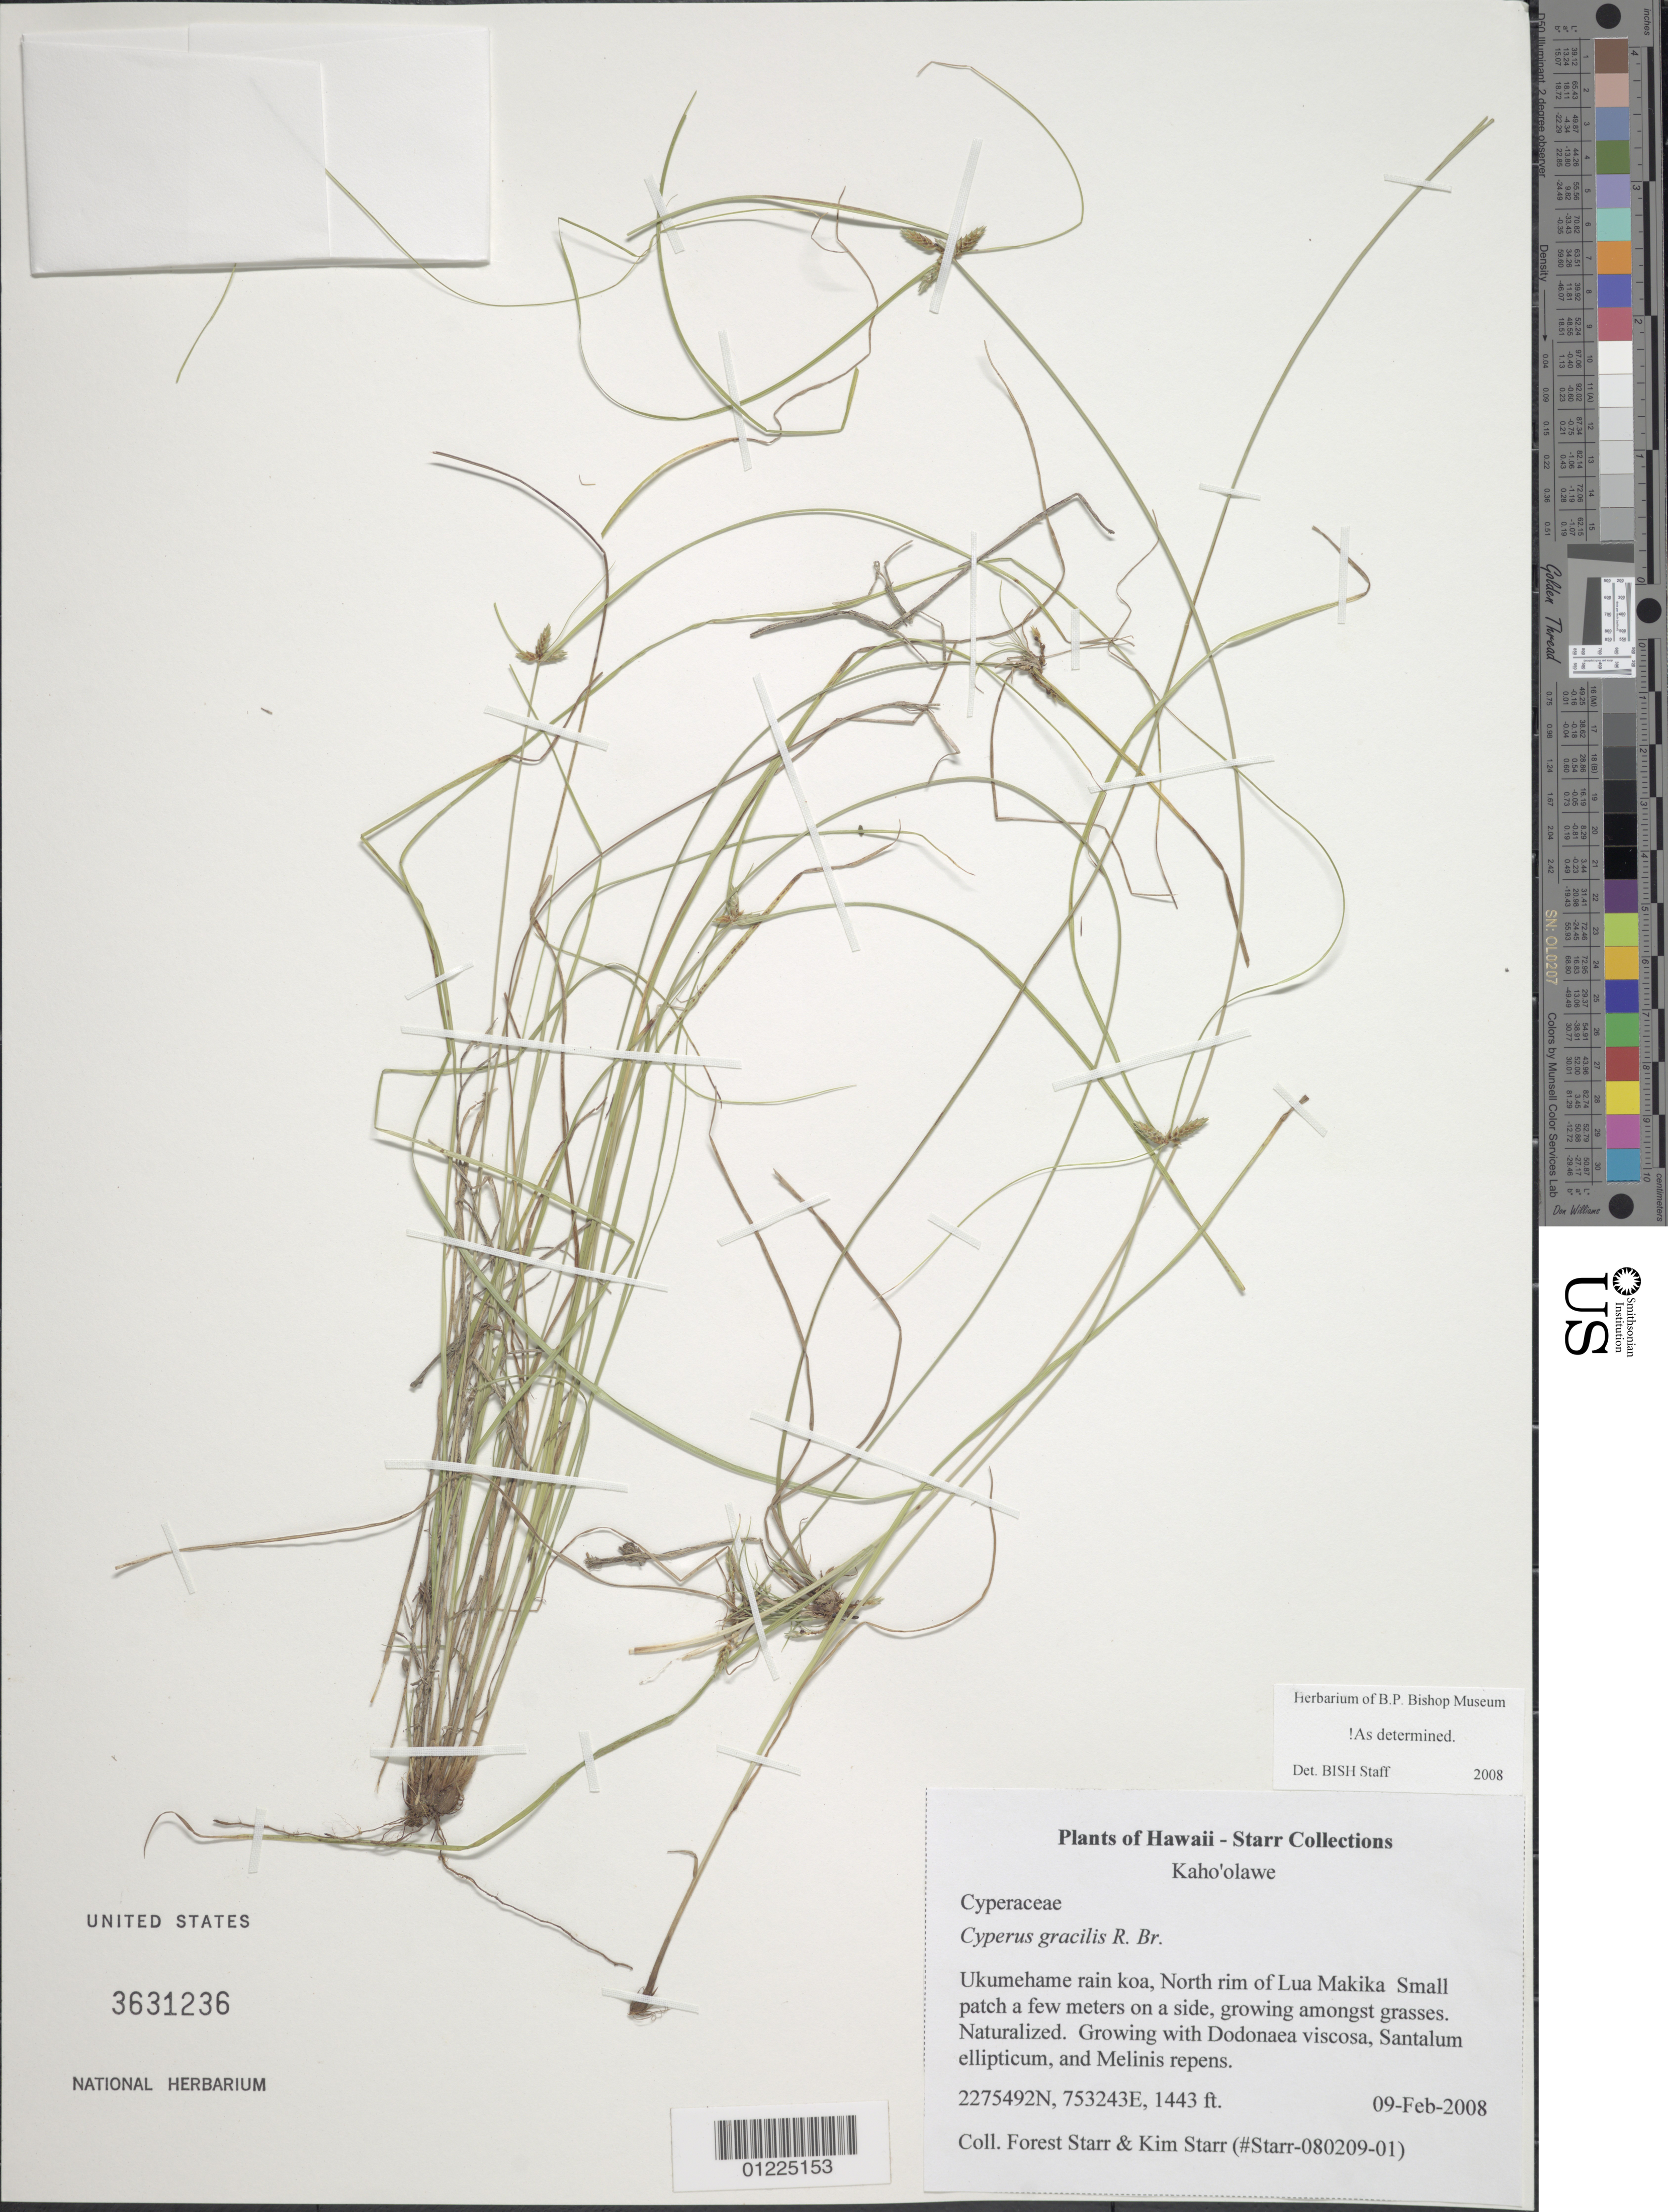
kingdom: Plantae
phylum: Tracheophyta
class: Liliopsida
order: Poales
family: Cyperaceae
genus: Cyperus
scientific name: Cyperus gracilis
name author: R. Br.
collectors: F. Starr & K. Starr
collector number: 080209-01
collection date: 2008-02-09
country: United States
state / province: Hawaii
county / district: Maui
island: Kaho'olawe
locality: Ukumehame rain koa, North of Lua Makika.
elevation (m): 440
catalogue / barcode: US 3631236